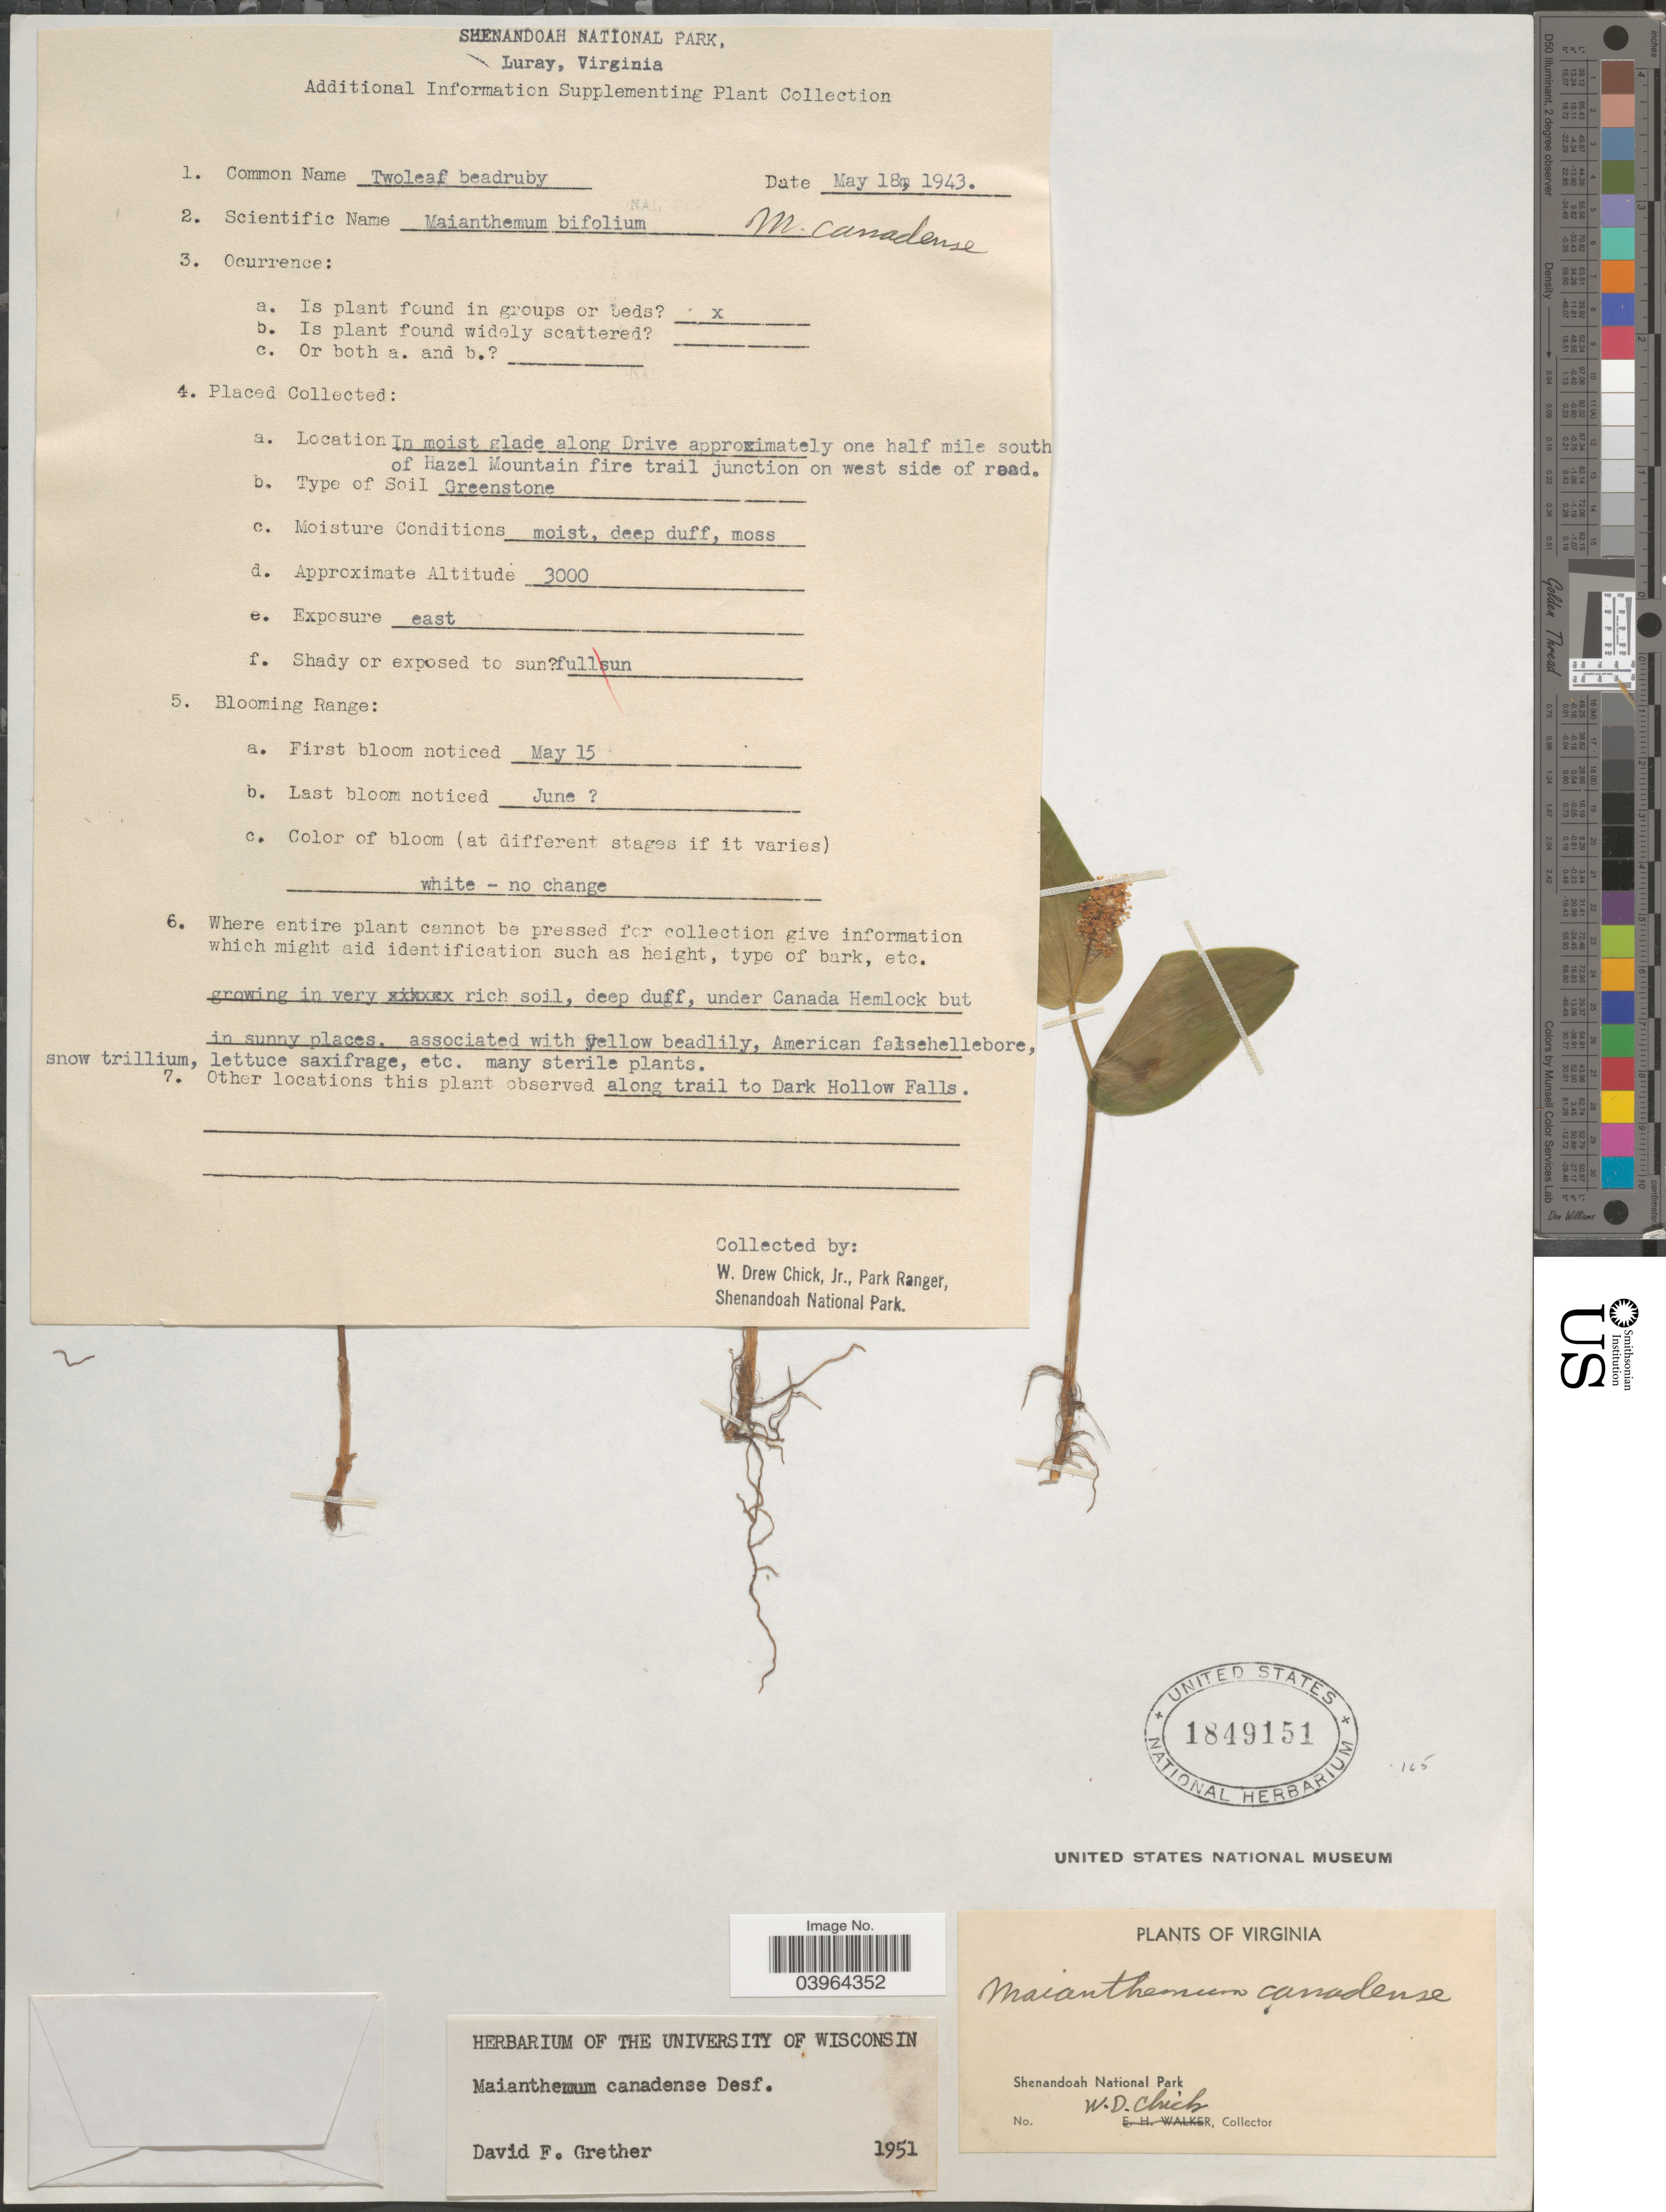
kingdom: Plantae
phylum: Tracheophyta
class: Liliopsida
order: Asparagales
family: Asparagaceae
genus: Maianthemum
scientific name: Maianthemum canadense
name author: Desf.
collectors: W. Chick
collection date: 1943-05-18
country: United States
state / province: Virginia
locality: Shenandoah National Park. Luray. Along Drive approximately one half mile south of Hazel Mountain fire trail junction on west side of road.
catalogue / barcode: US 1849151